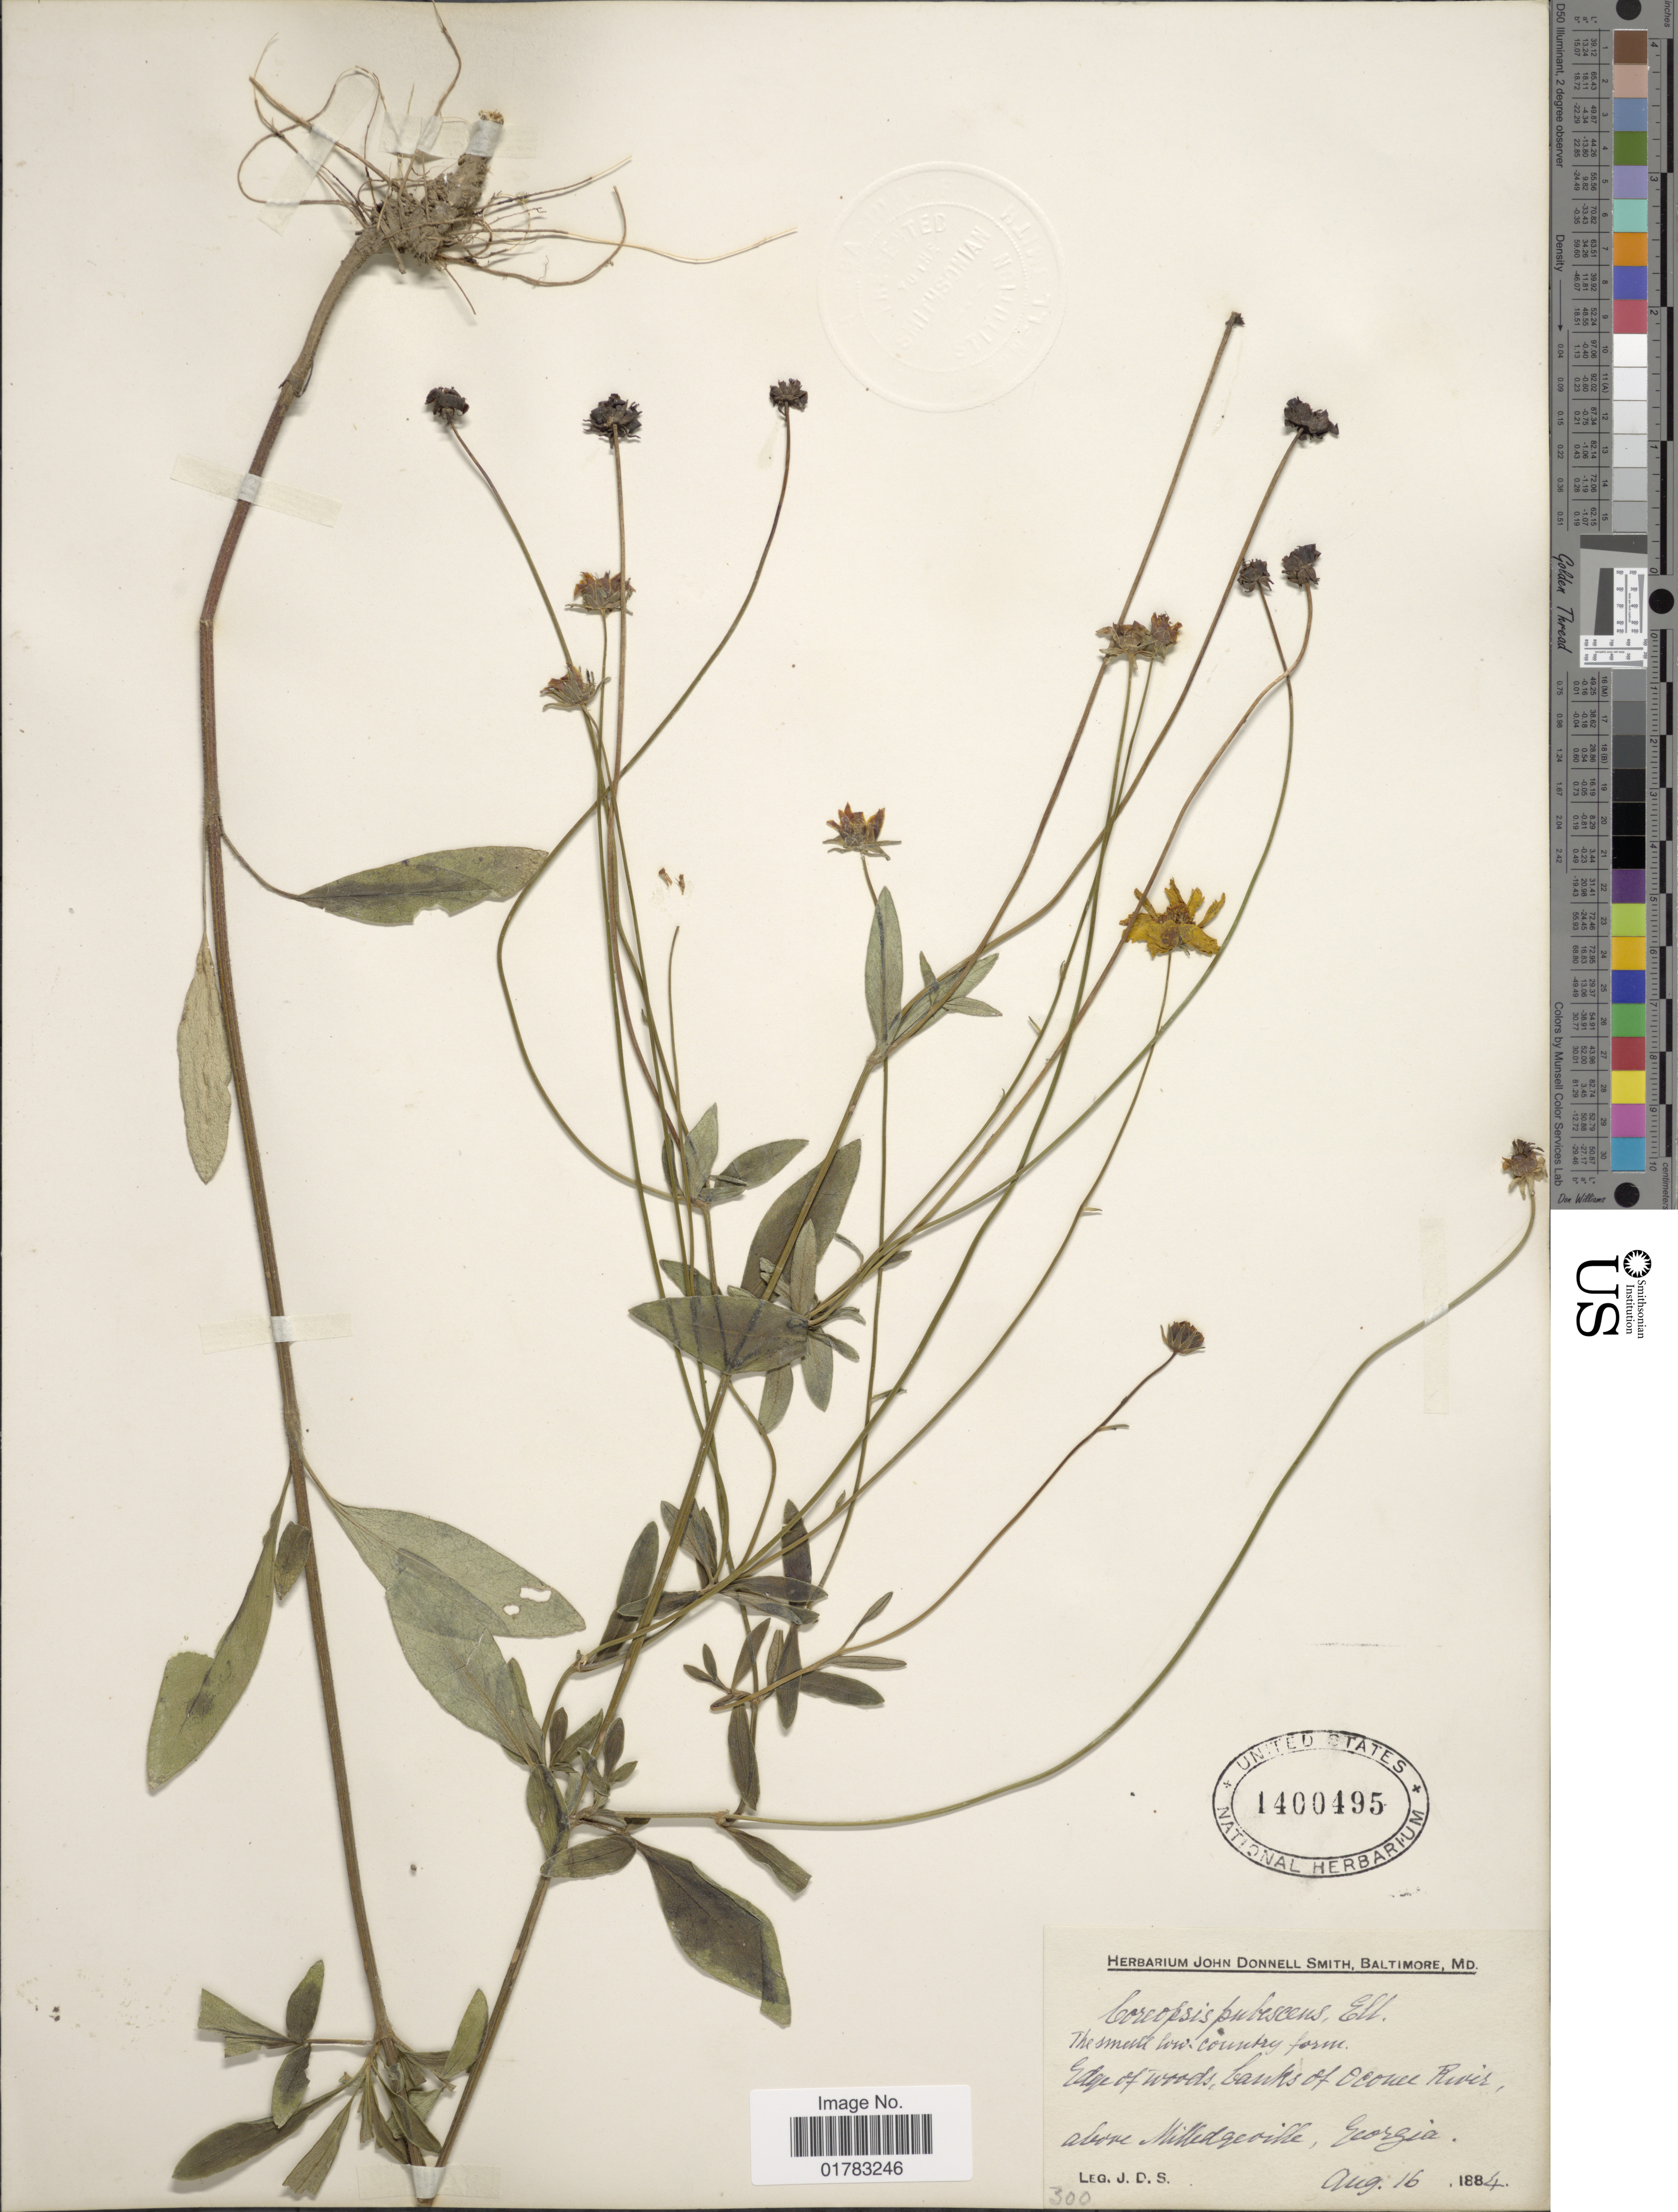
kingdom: Plantae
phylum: Tracheophyta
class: Magnoliopsida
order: Asterales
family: Asteraceae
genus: Coreopsis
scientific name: Coreopsis pubescens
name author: Elliott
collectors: J. Donnell Smith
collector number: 300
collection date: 1884-08-16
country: United States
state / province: Georgia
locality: Edge of woods, banks of Ocuee River, above Milledgeville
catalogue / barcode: US 1400495